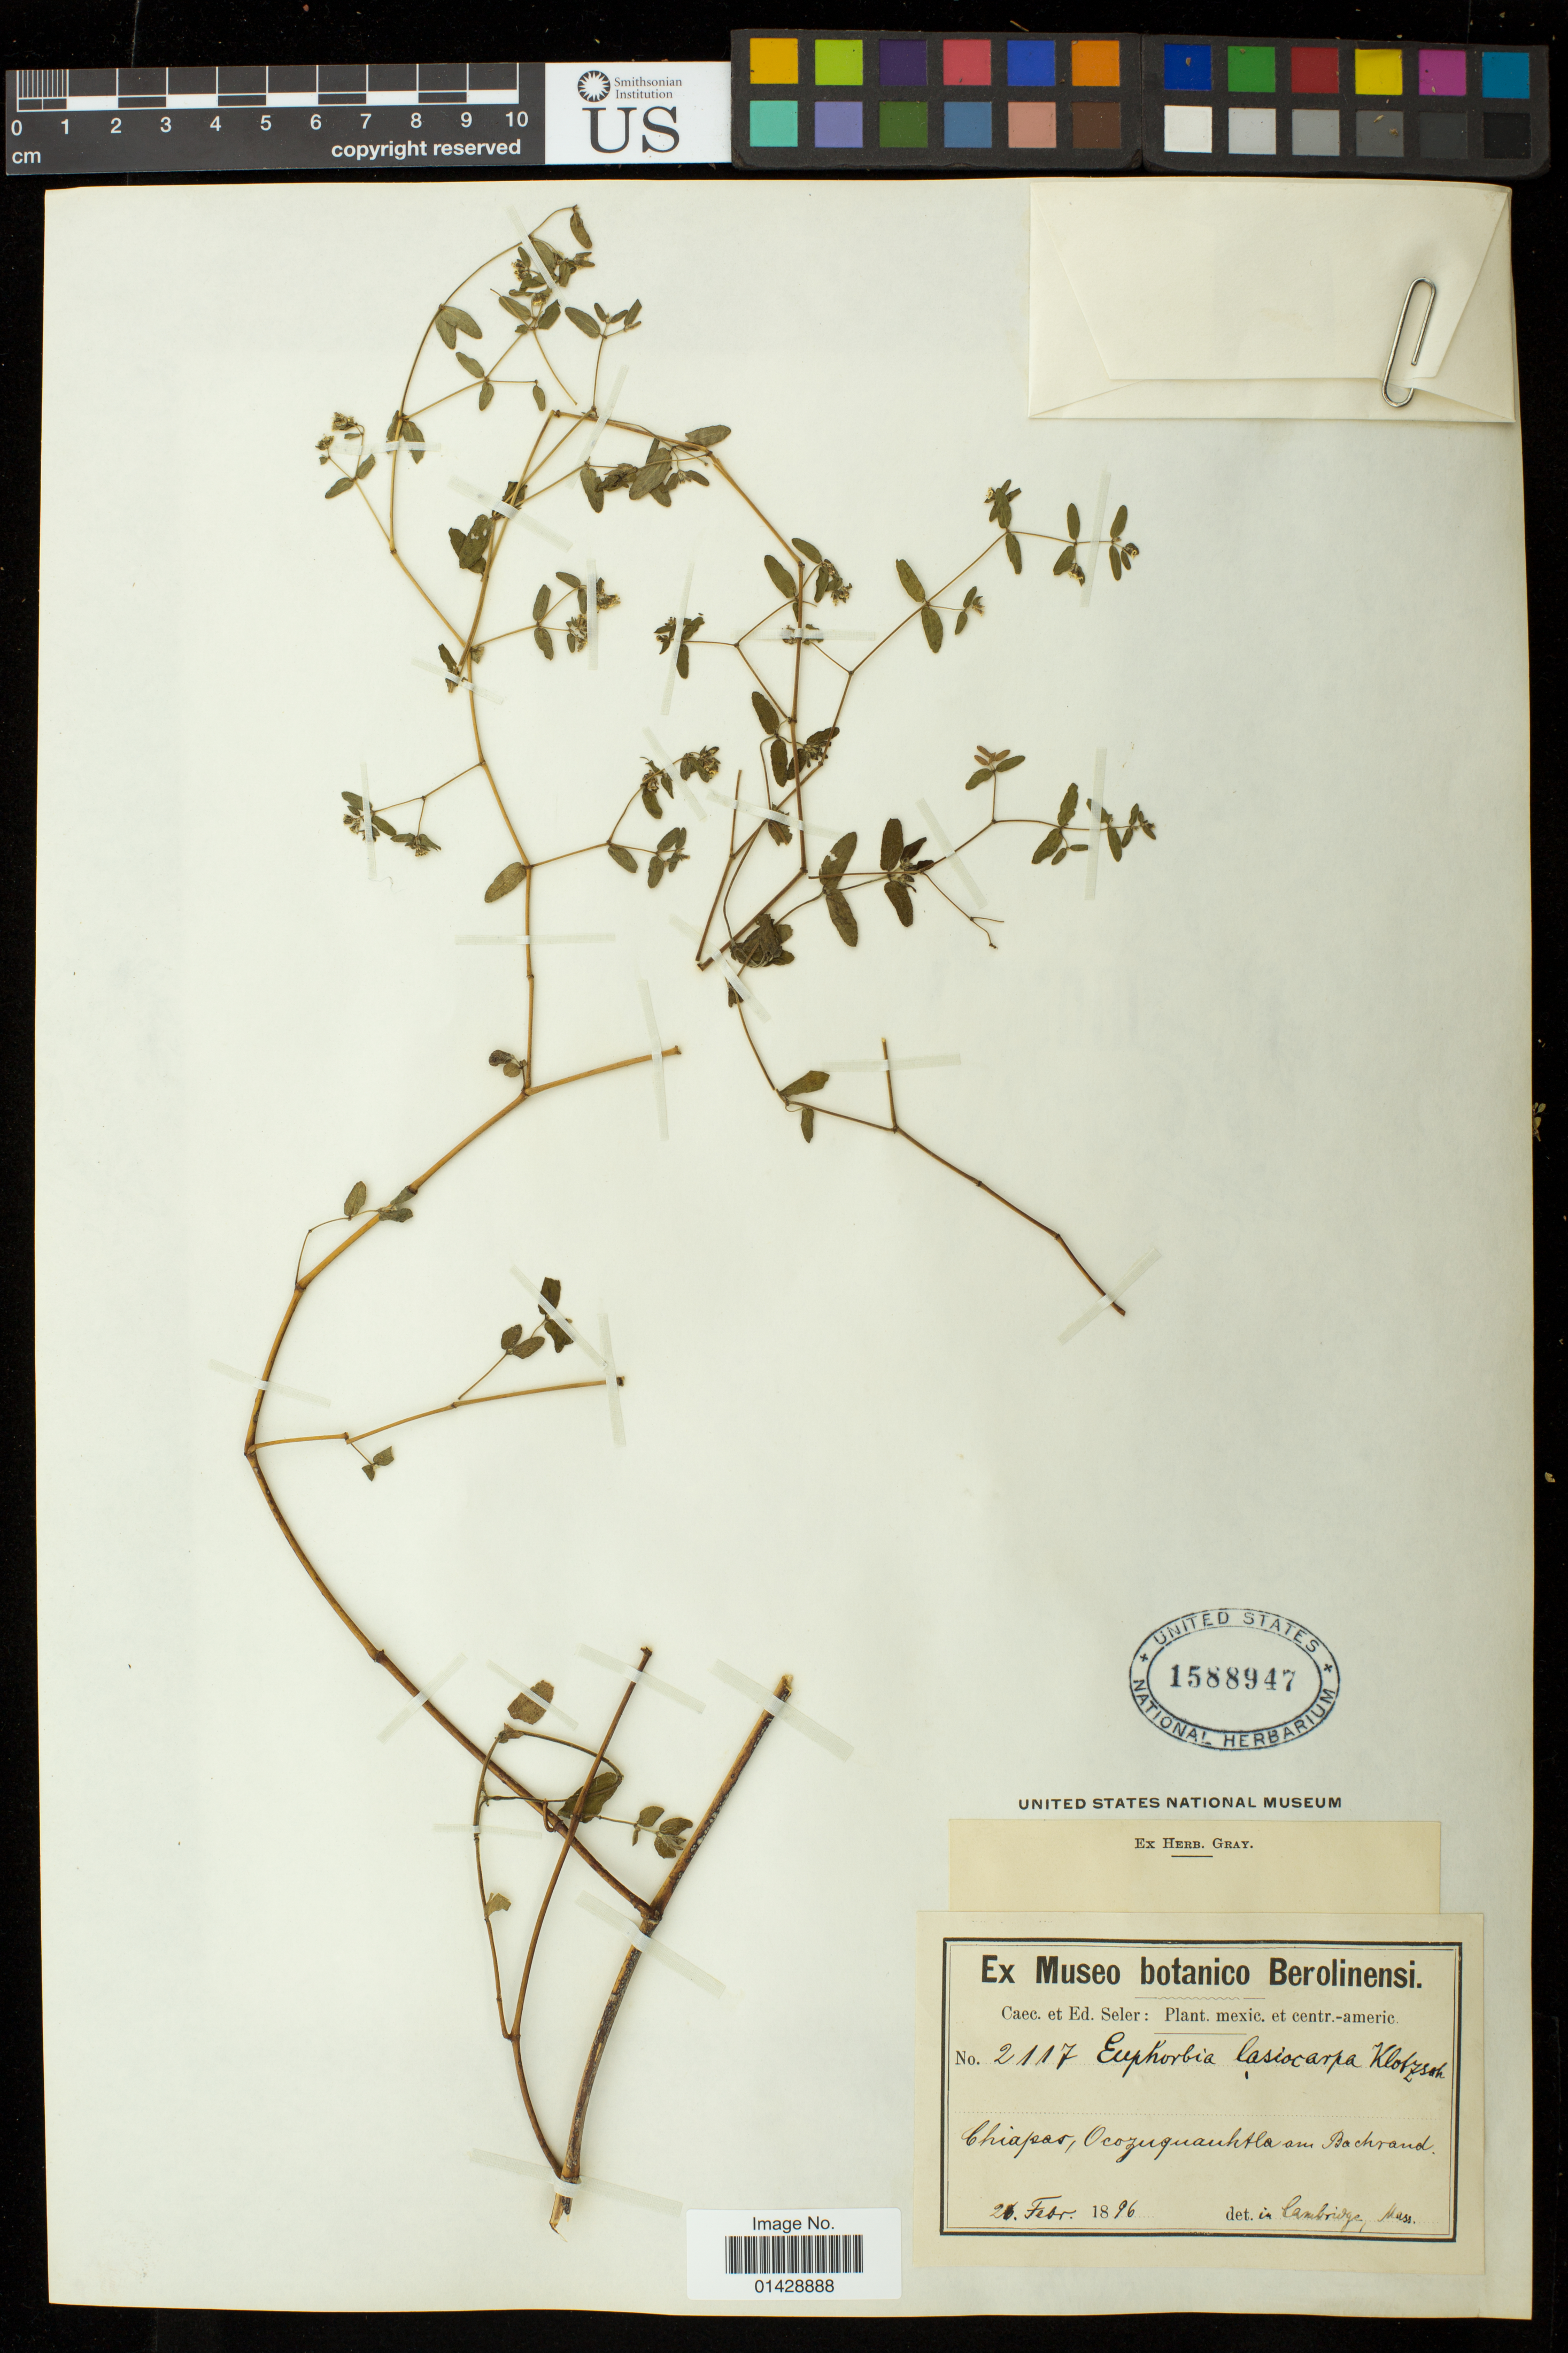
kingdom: Plantae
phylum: Tracheophyta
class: Magnoliopsida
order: Malpighiales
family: Euphorbiaceae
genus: Euphorbia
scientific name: Euphorbia lasiocarpa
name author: Klotzsch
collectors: E. G. Seler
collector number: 2117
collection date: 1896-02-26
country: Mexico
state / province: Chiapas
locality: Ocozuquauhtla am Bachrand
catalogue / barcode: US 1588947